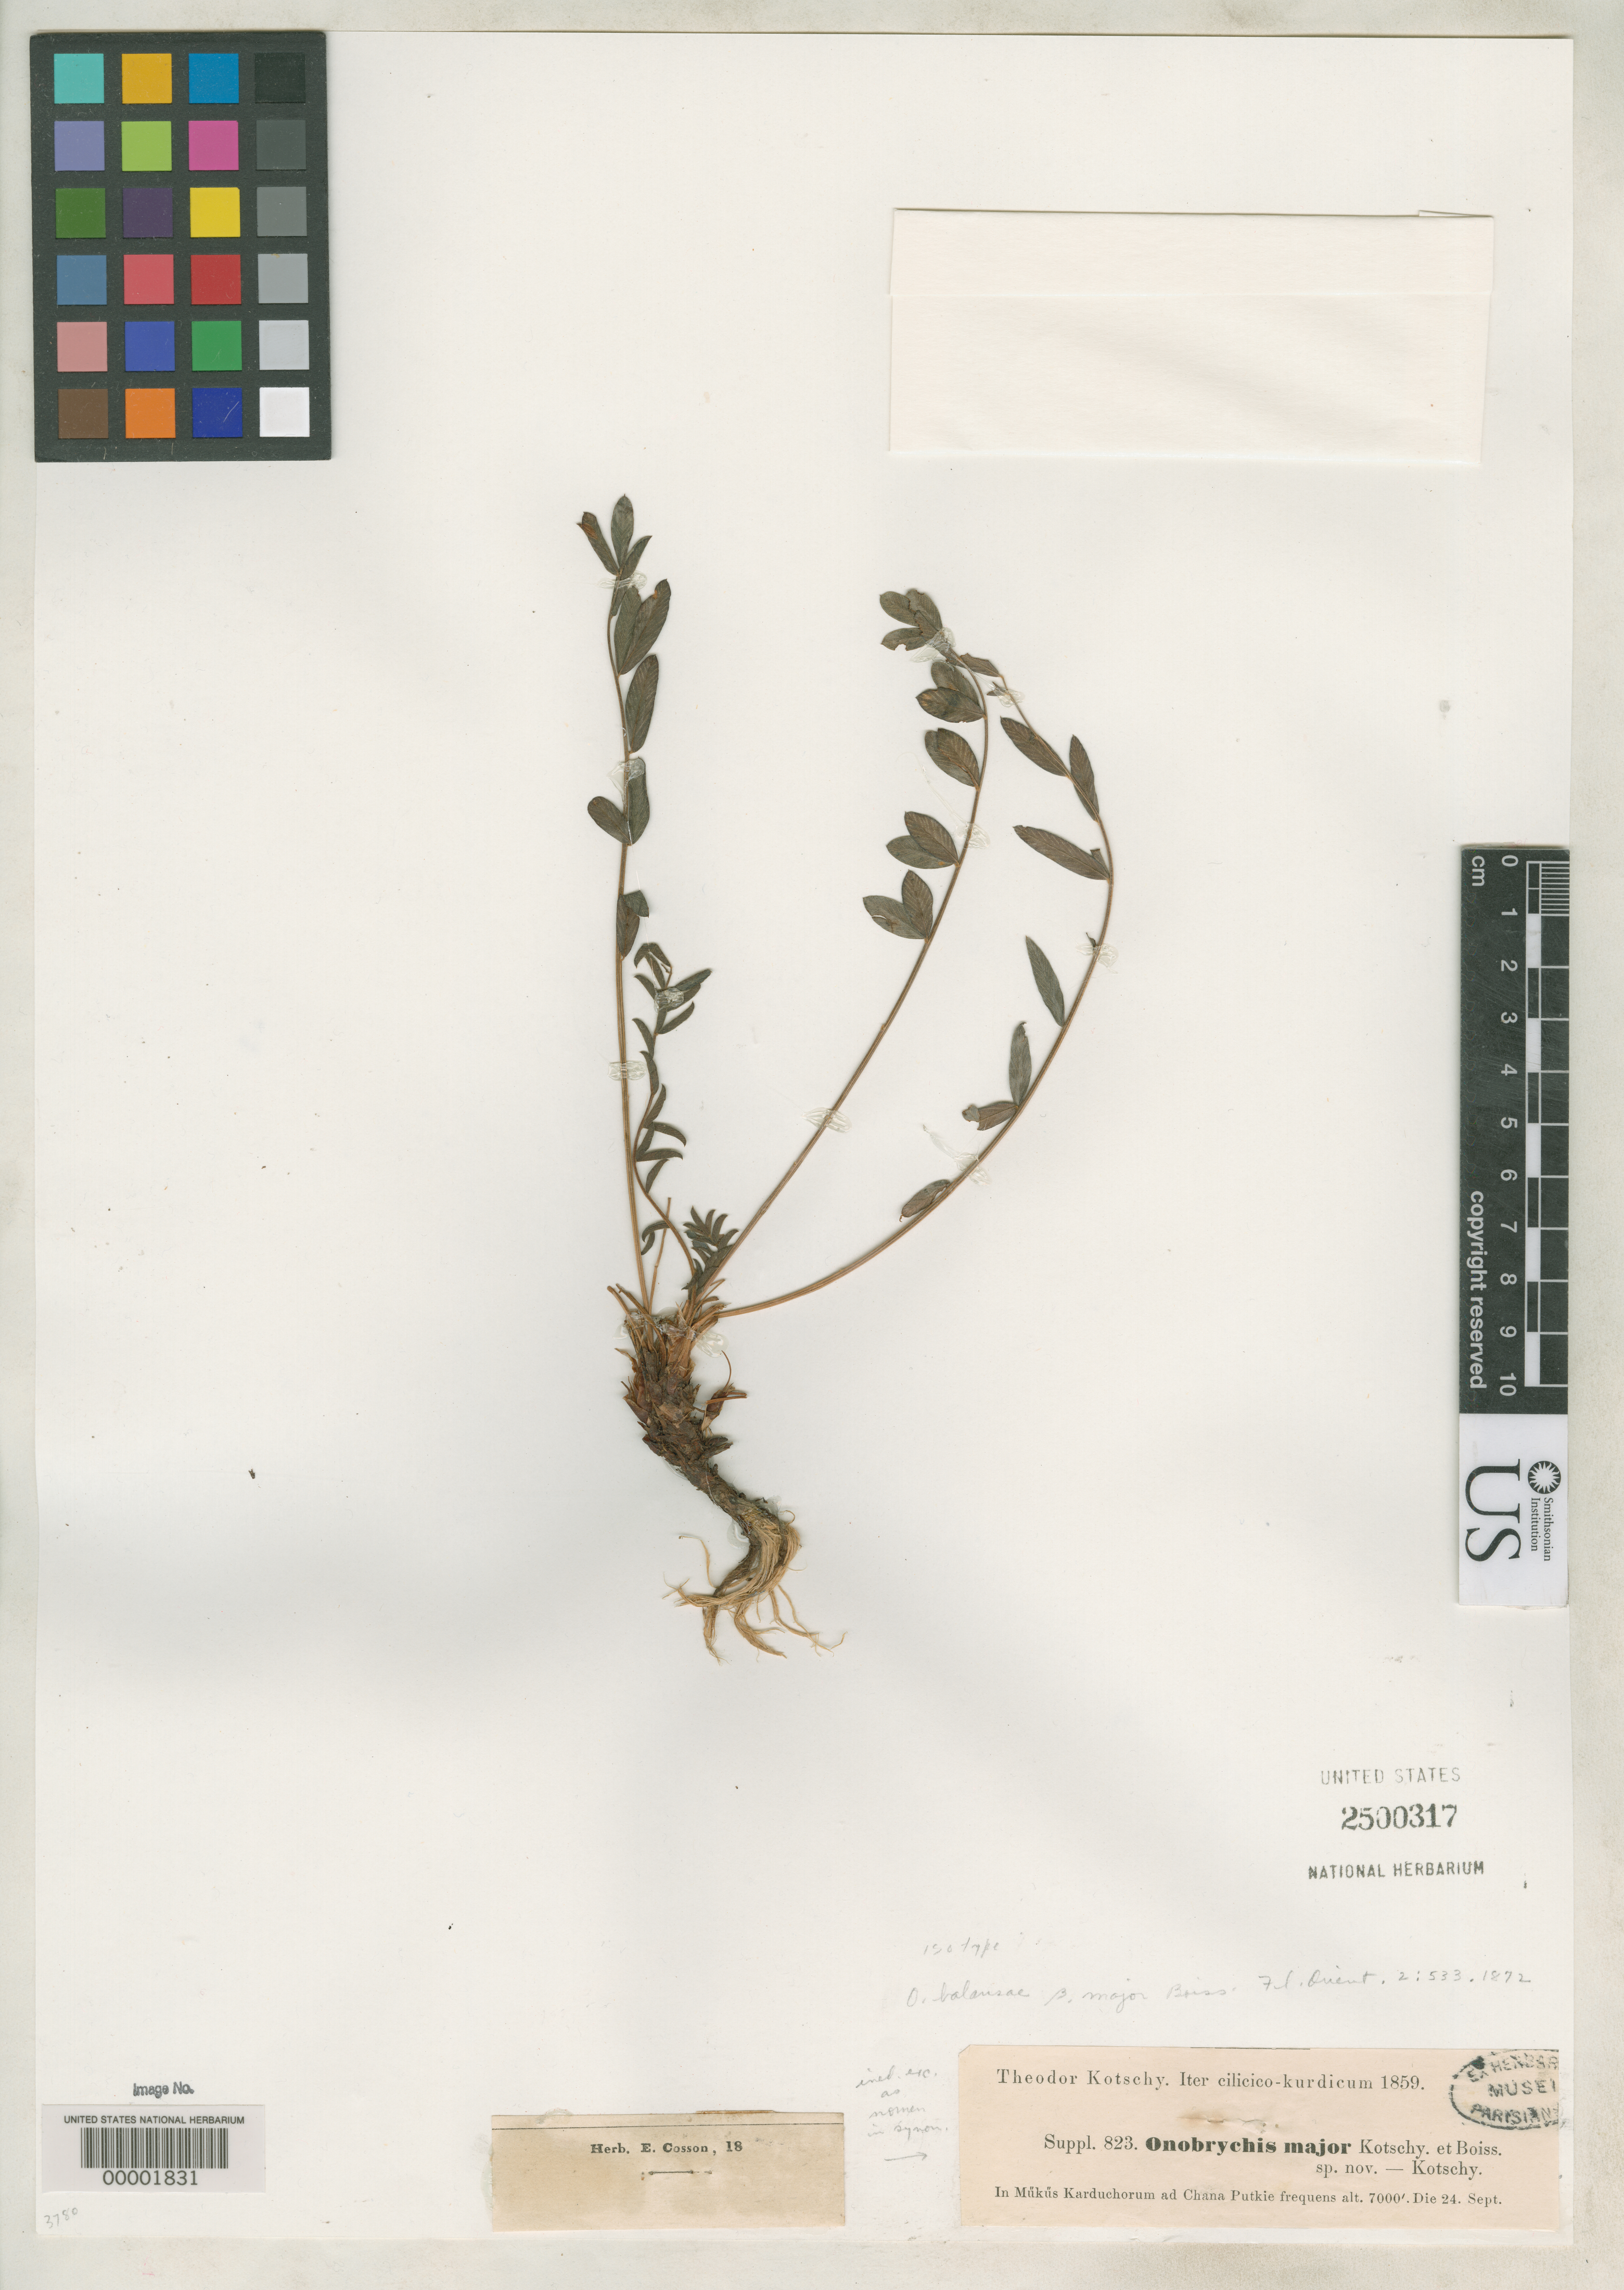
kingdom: Plantae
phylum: Tracheophyta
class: Magnoliopsida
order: Fabales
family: Fabaceae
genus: Onobrychis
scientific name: Onobrychis balansae var. major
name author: Boiss. & Kotschy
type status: Isotype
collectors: K. G. Kotschy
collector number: Exc. Suppl. 823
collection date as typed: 24 Sep 1859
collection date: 1859-09-24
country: Turkey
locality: "Mukus Karduchorum ad Chana Putkie".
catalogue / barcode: US 2500317